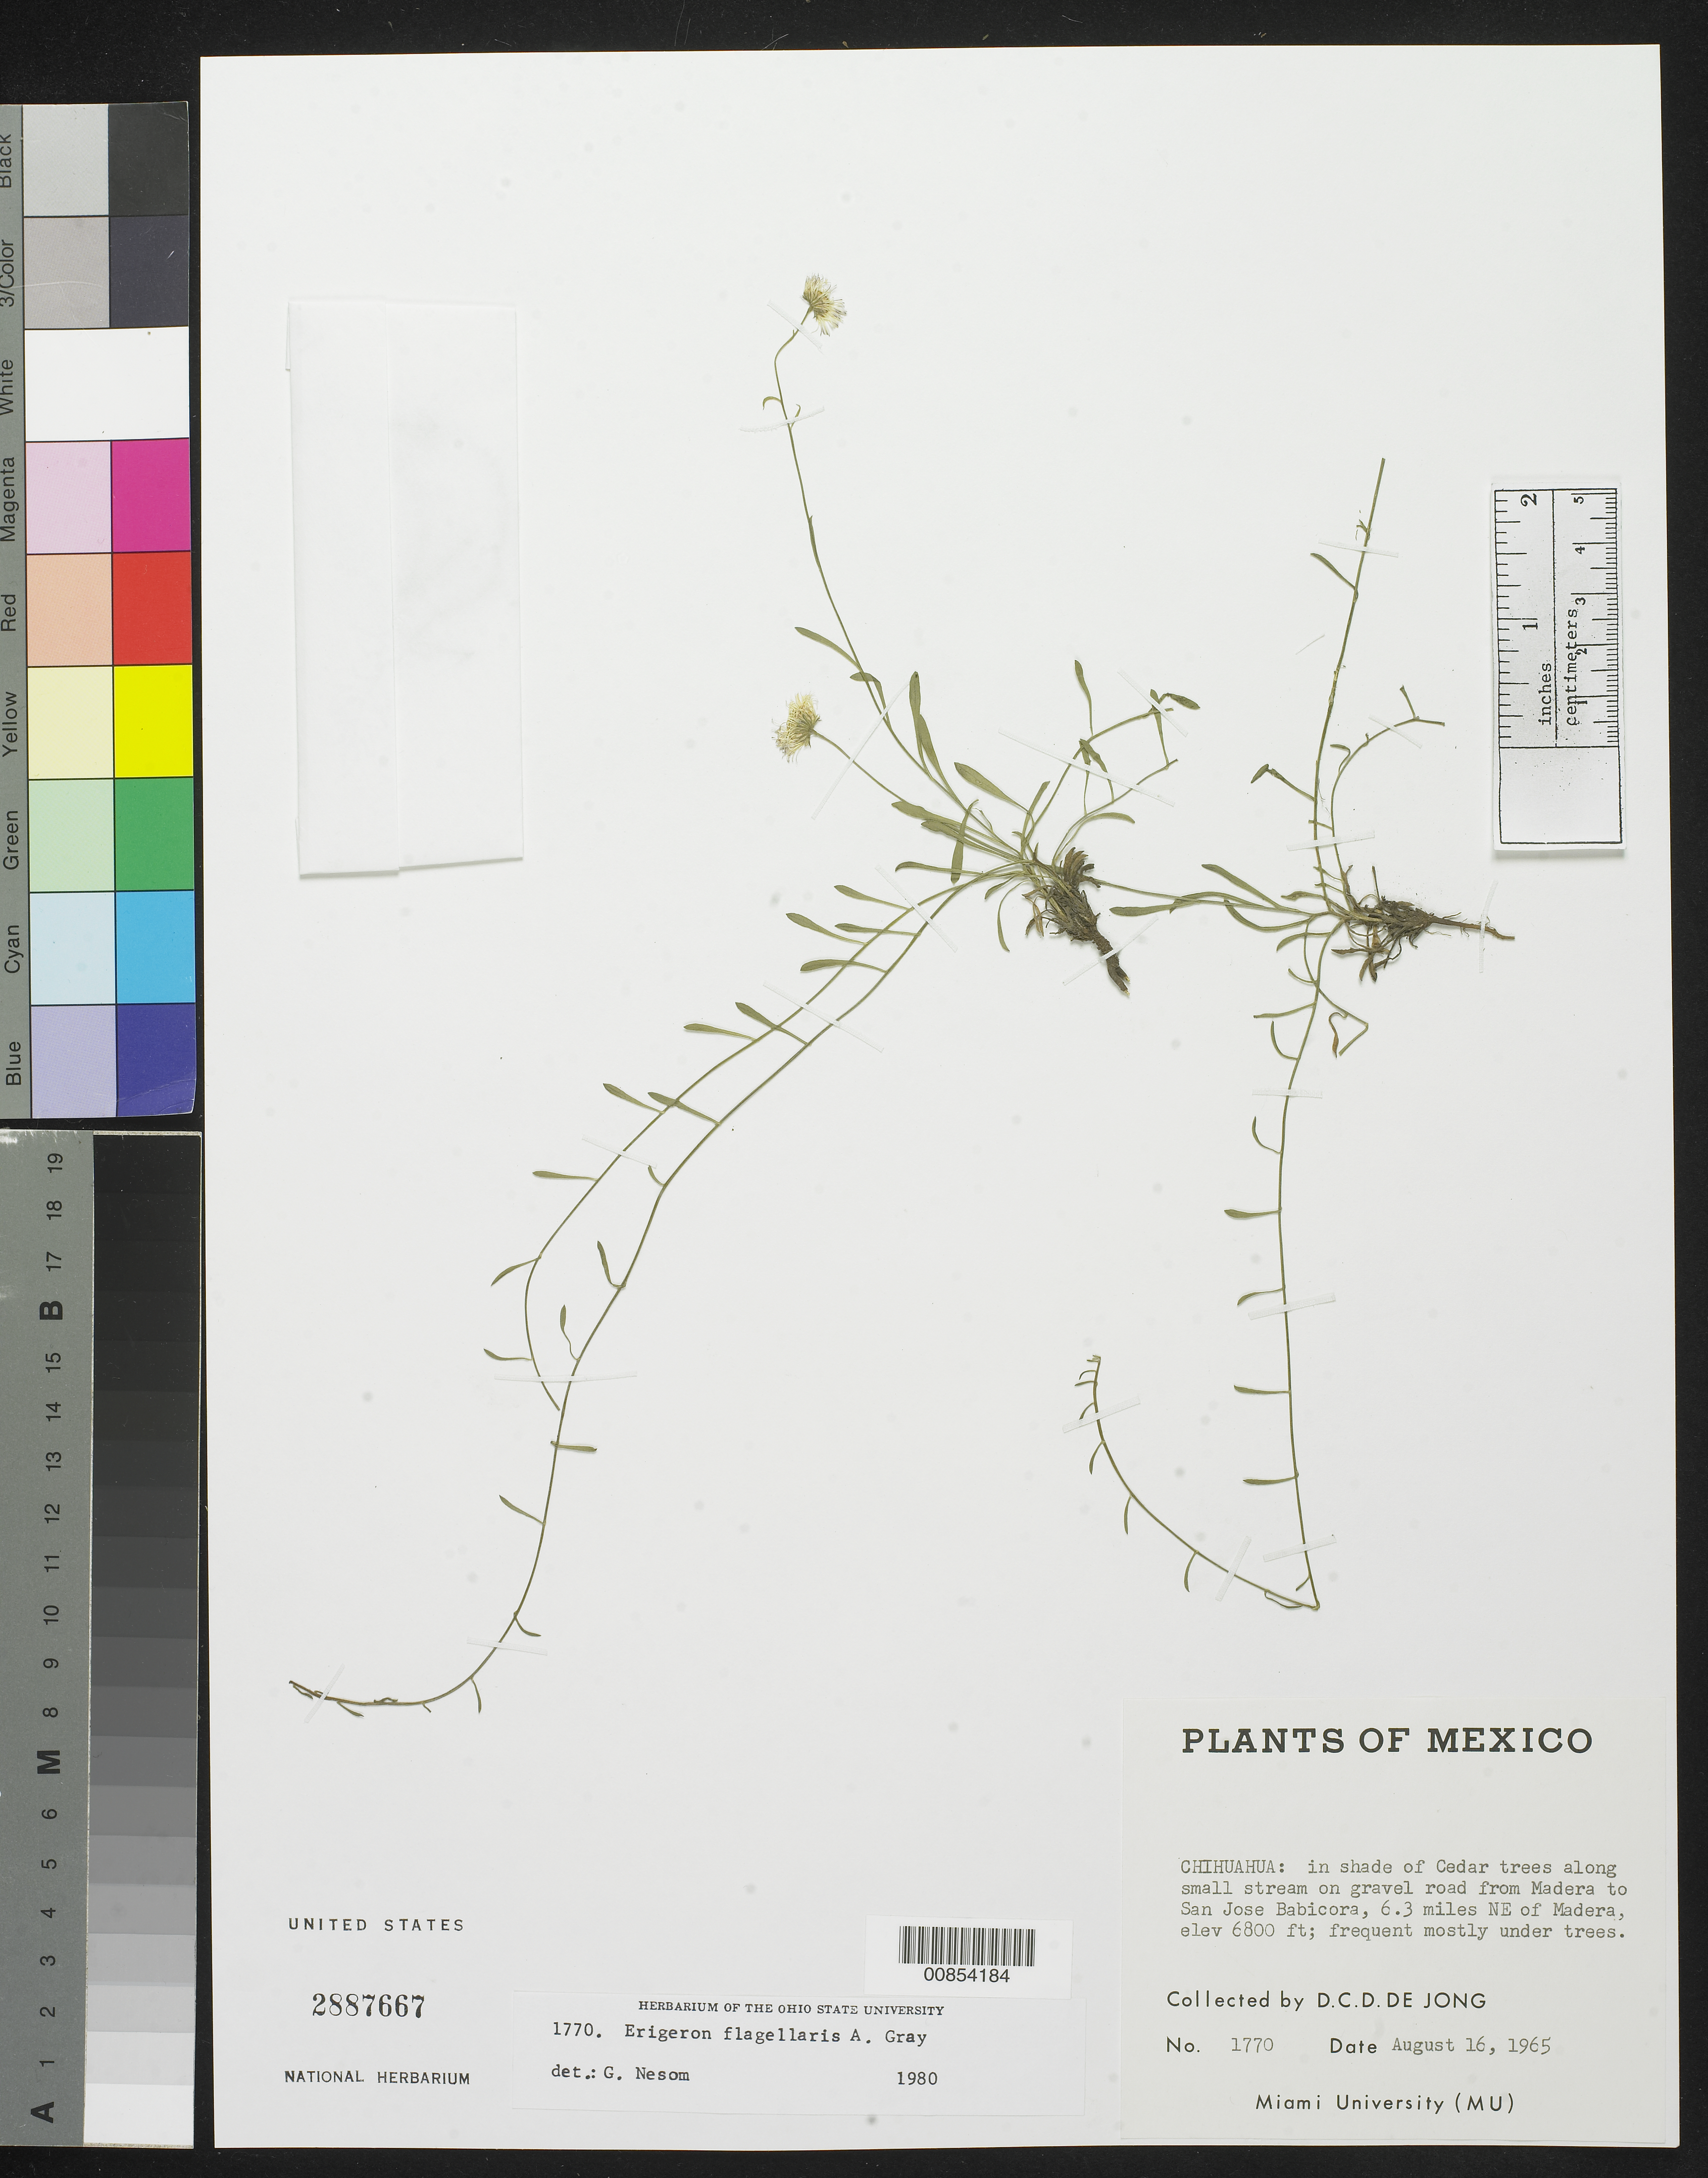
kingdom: Plantae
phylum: Tracheophyta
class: Magnoliopsida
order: Asterales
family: Asteraceae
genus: Erigeron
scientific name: Erigeron flagellaris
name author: A. Gray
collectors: D. de Jong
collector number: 1770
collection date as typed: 16 Aug 1965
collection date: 1965-08-16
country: Mexico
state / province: Chihuahua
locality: Along small stream on gravel road from Madera to San José Babicora, 6.3 miles NE of Madera.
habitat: In shade of Cedar trees along small stream on gravel road.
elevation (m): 2073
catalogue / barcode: US 2887667